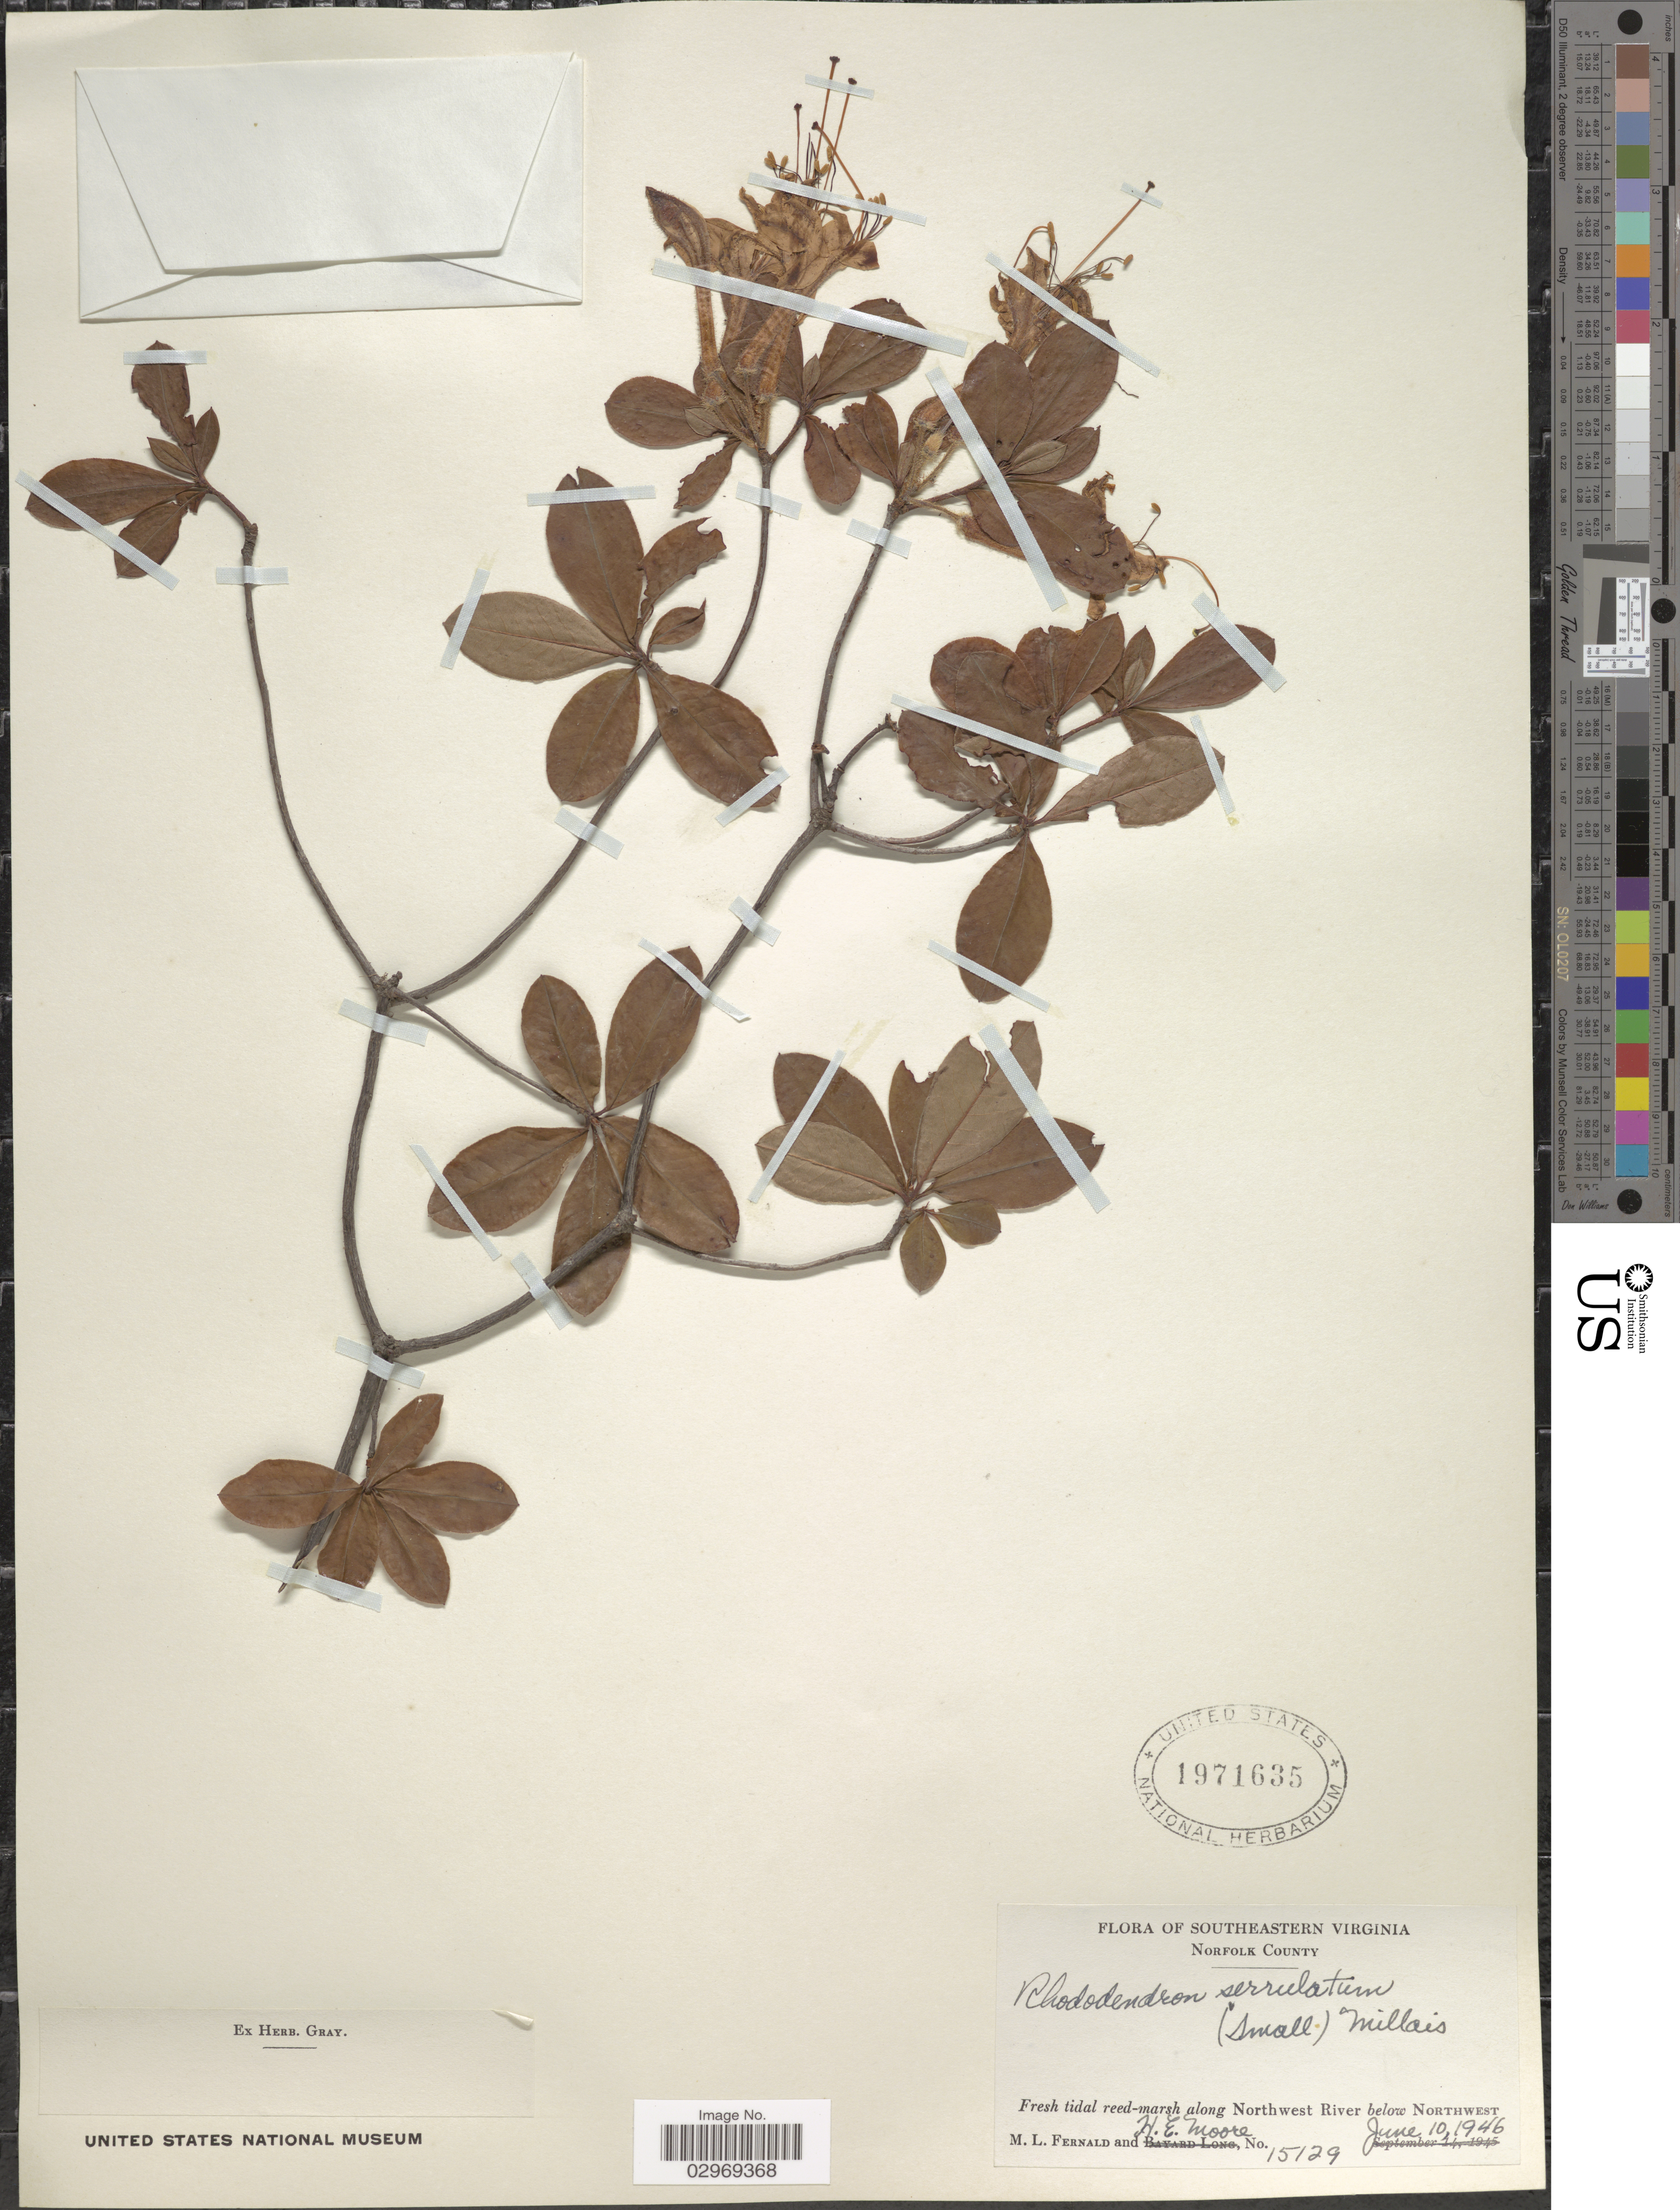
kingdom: Plantae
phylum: Tracheophyta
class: Magnoliopsida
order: Ericales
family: Ericaceae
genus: Rhododendron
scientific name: Rhododendron serrulatum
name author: (Small) Millais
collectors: M. L. Fernald & H. Moore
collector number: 15129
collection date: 1946-06-10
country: United States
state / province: Virginia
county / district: City of Norfolk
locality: Southeastern Virginia. Norfolf County. Fresh tidal reed-marsh along Northwest River below Northwest.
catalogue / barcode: US 1971635